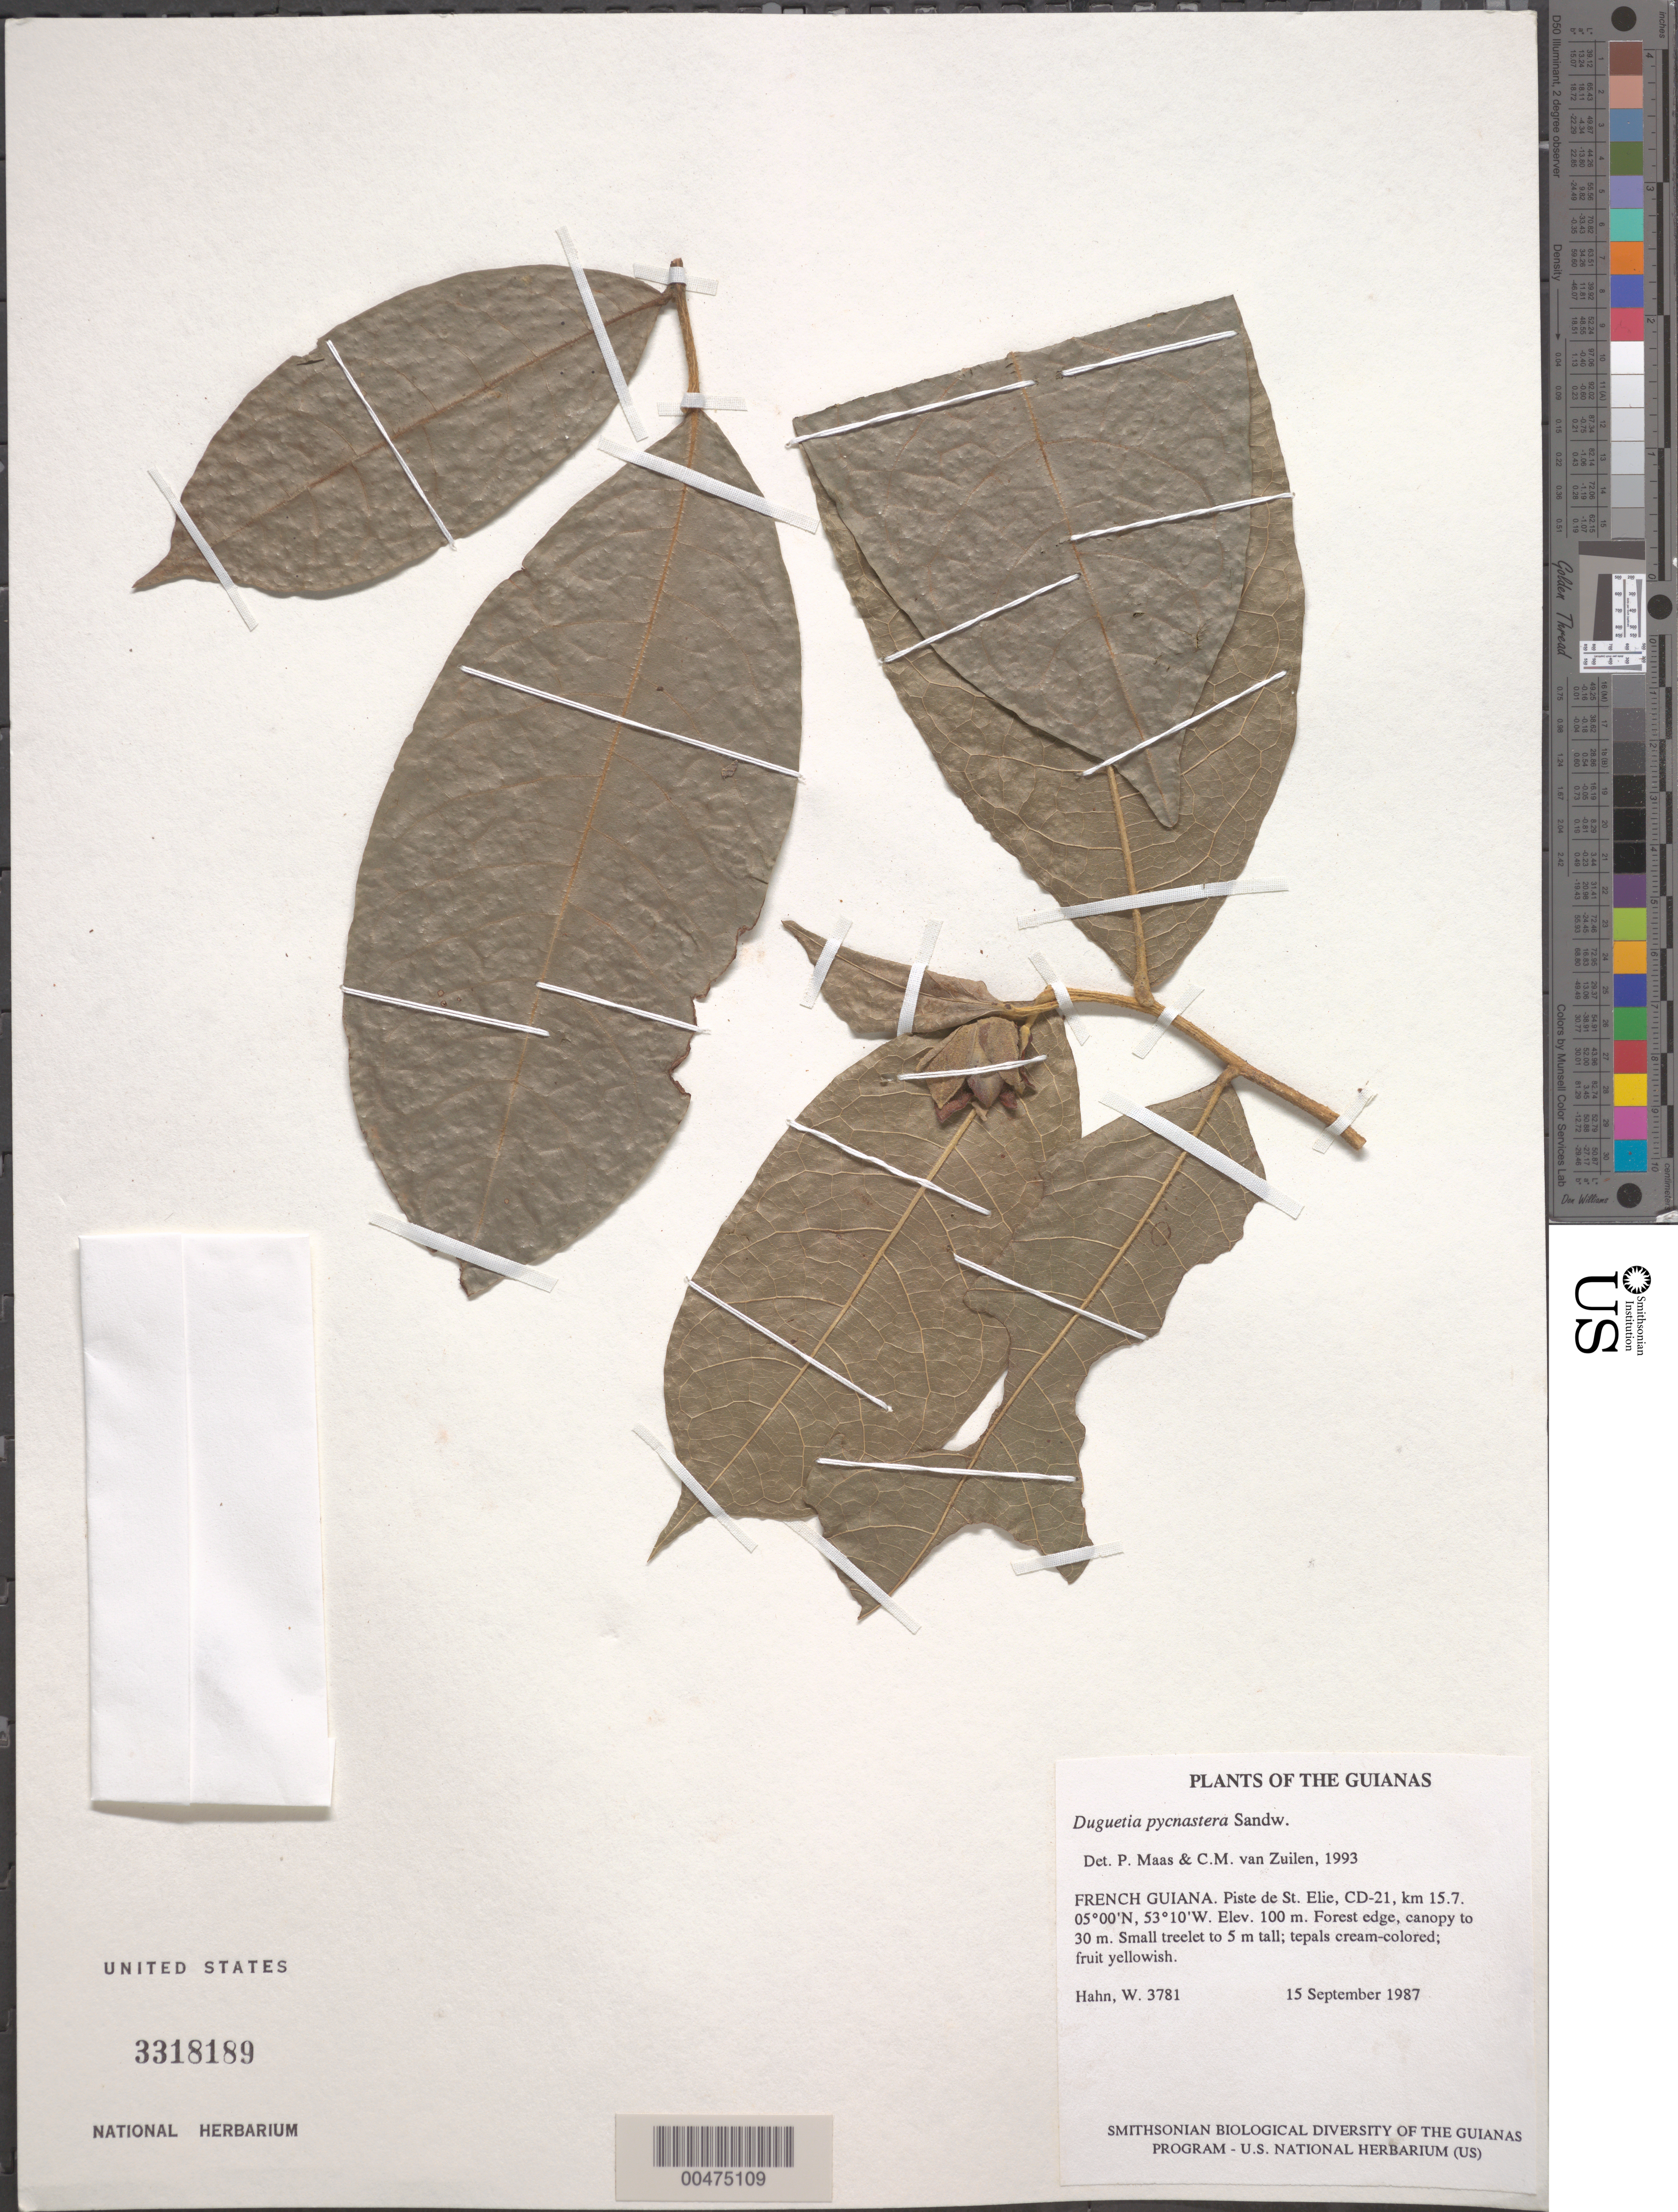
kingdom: Plantae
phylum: Tracheophyta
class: Magnoliopsida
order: Magnoliales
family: Annonaceae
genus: Duguetia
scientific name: Duguetia pycnastera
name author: Sandwith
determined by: Zuilen, C. M.; Maas, P. J.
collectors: W. Hahn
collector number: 3781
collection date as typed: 15 September 1987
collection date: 1987-09-15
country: French Guiana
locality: Piste de St. Elie, CD-21, km 15.7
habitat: Forest edge, canopy to 30 m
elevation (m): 100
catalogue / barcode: US 3318189